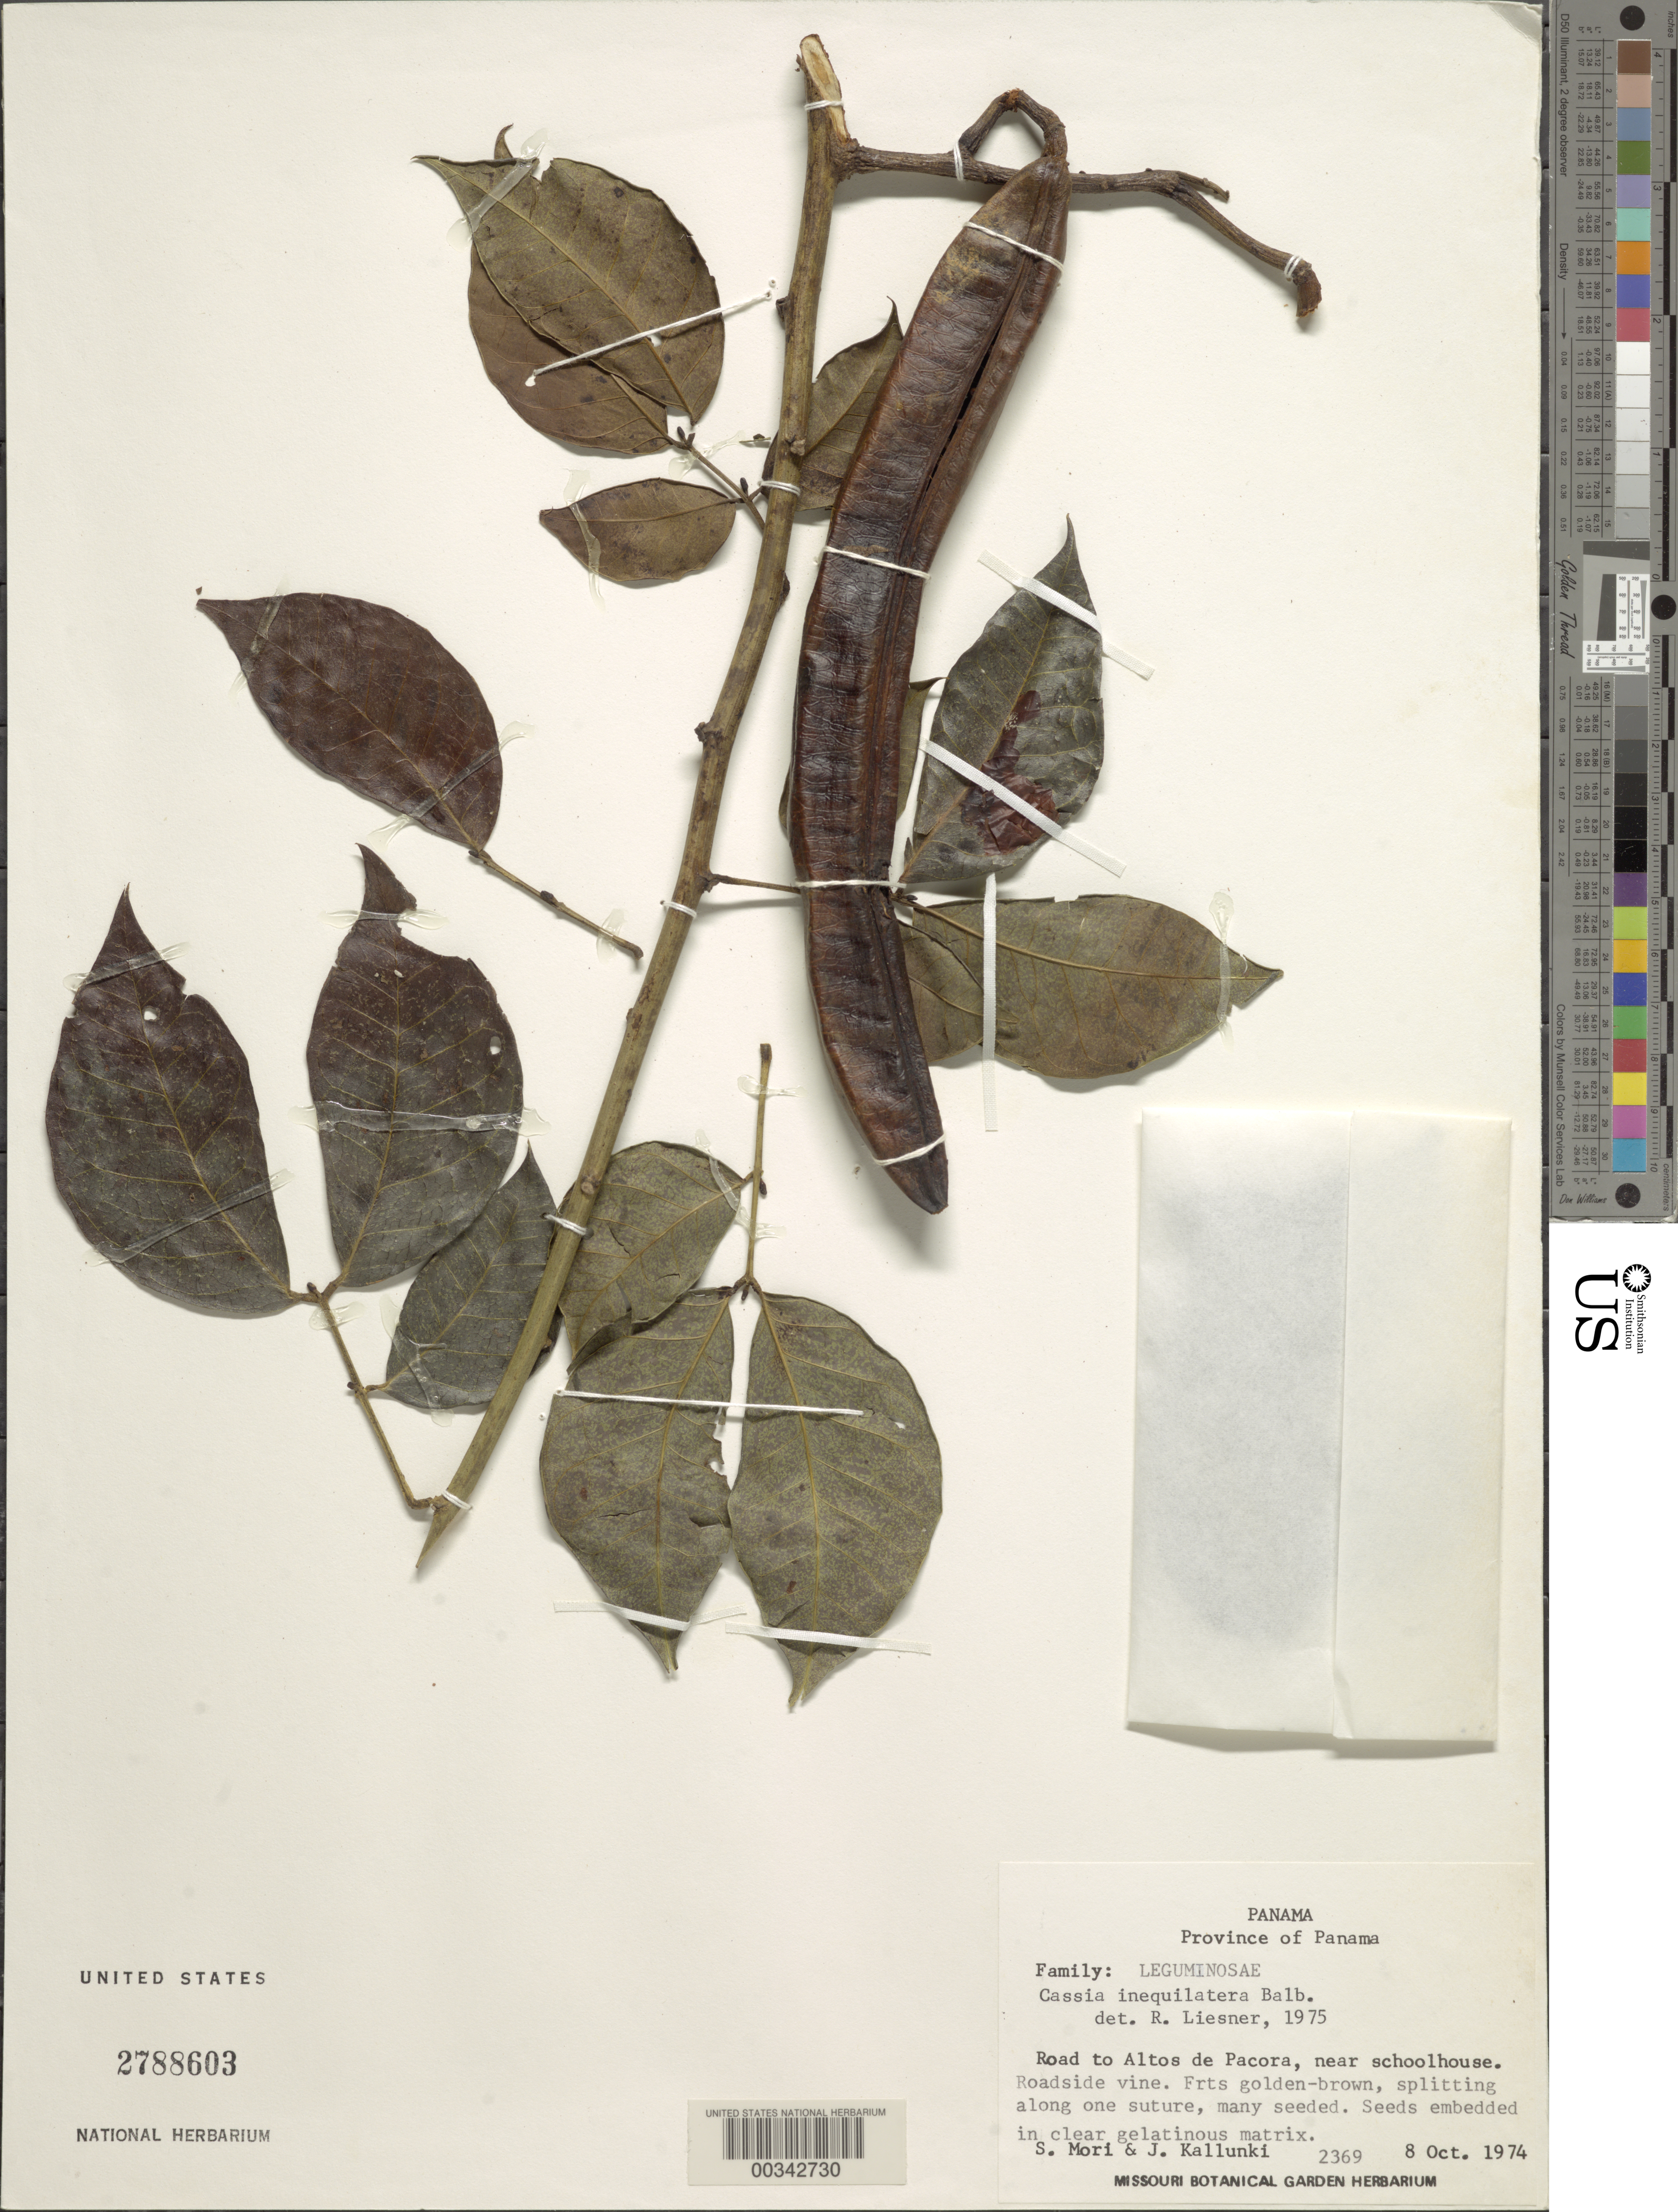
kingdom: Plantae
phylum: Tracheophyta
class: Magnoliopsida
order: Fabales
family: Fabaceae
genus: Senna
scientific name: Senna bacillaris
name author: (L. f.) H.S. Irwin & Barneby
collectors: S. Mori & J. Kallunki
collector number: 2369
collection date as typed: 08 Oct 1974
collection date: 1974-10-08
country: Panama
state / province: Panamá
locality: Road to Altos de Pacora, near schoolhouse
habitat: Roadside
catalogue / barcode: US 2788603